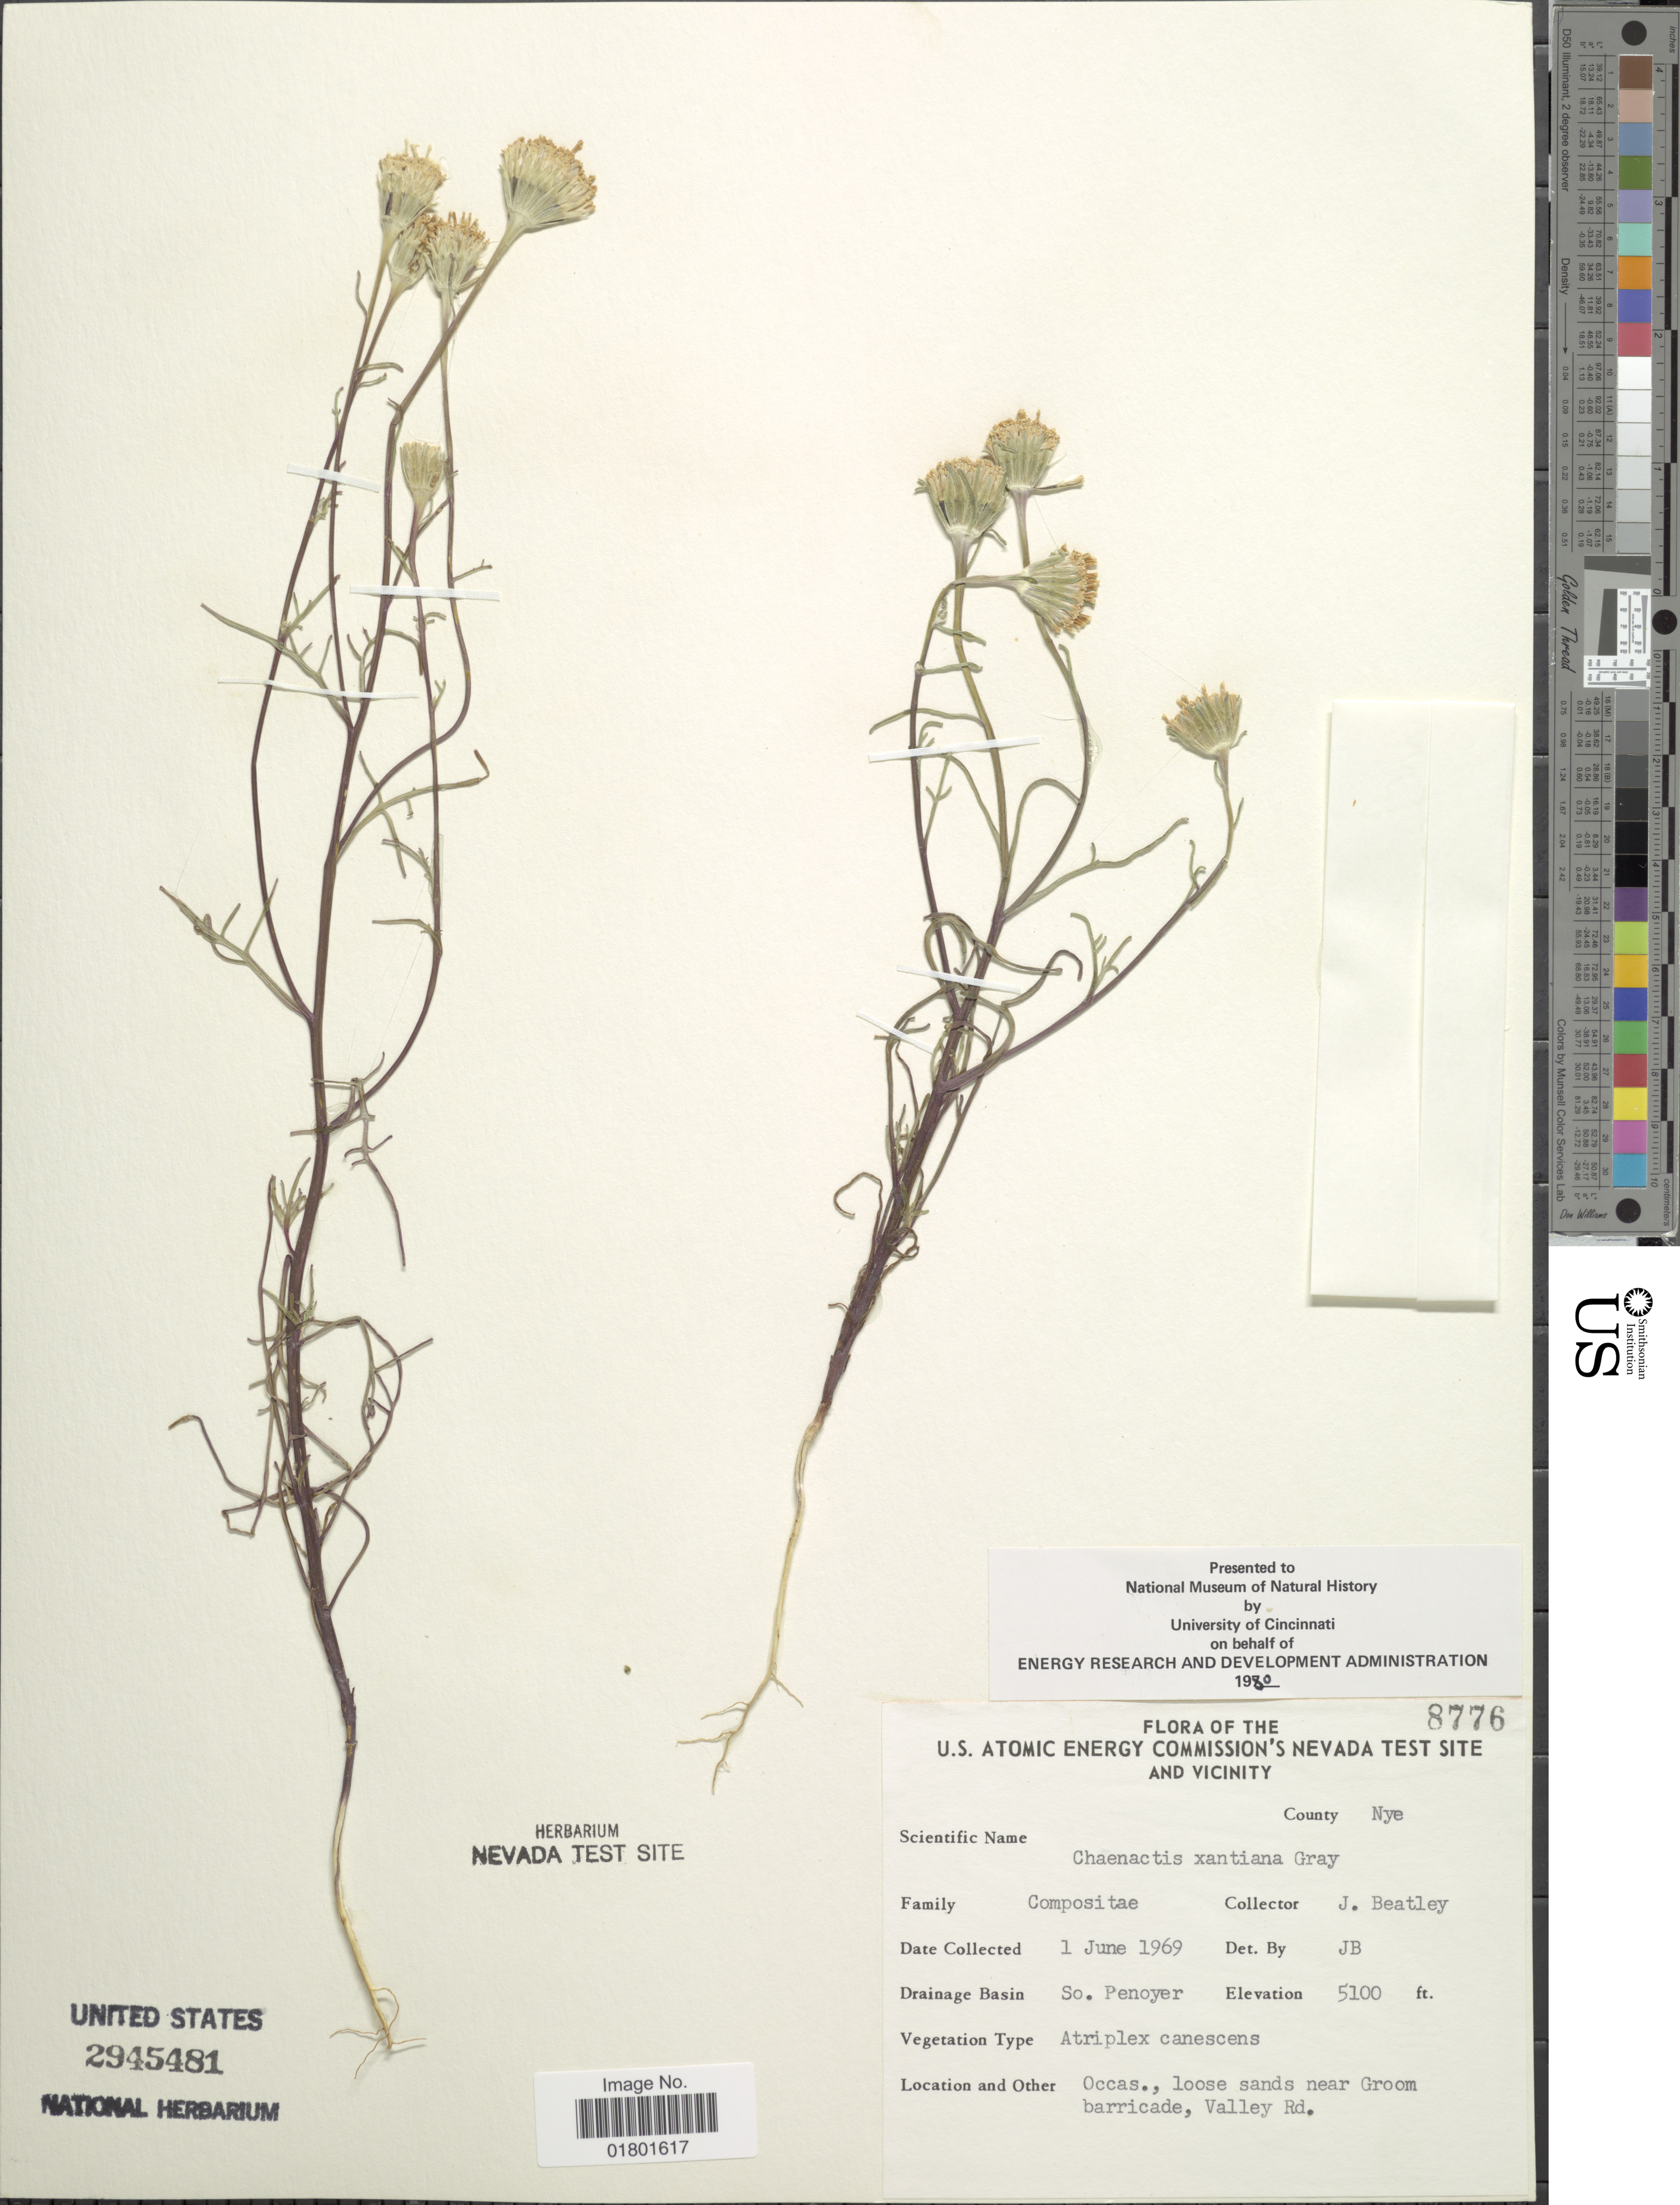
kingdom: Plantae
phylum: Tracheophyta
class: Magnoliopsida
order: Asterales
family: Asteraceae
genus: Chaenactis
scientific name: Chaenactis xantiana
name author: A. Gray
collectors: J. C. Beatley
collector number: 8776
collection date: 1996-06-01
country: United States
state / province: Nevada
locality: U. S. Atomic Energy Commission's Nevada Test Site and vicinity, County Nye, So. Penoyer, near Groom barricade, Valley Rd.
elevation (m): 1554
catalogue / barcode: US 2945481